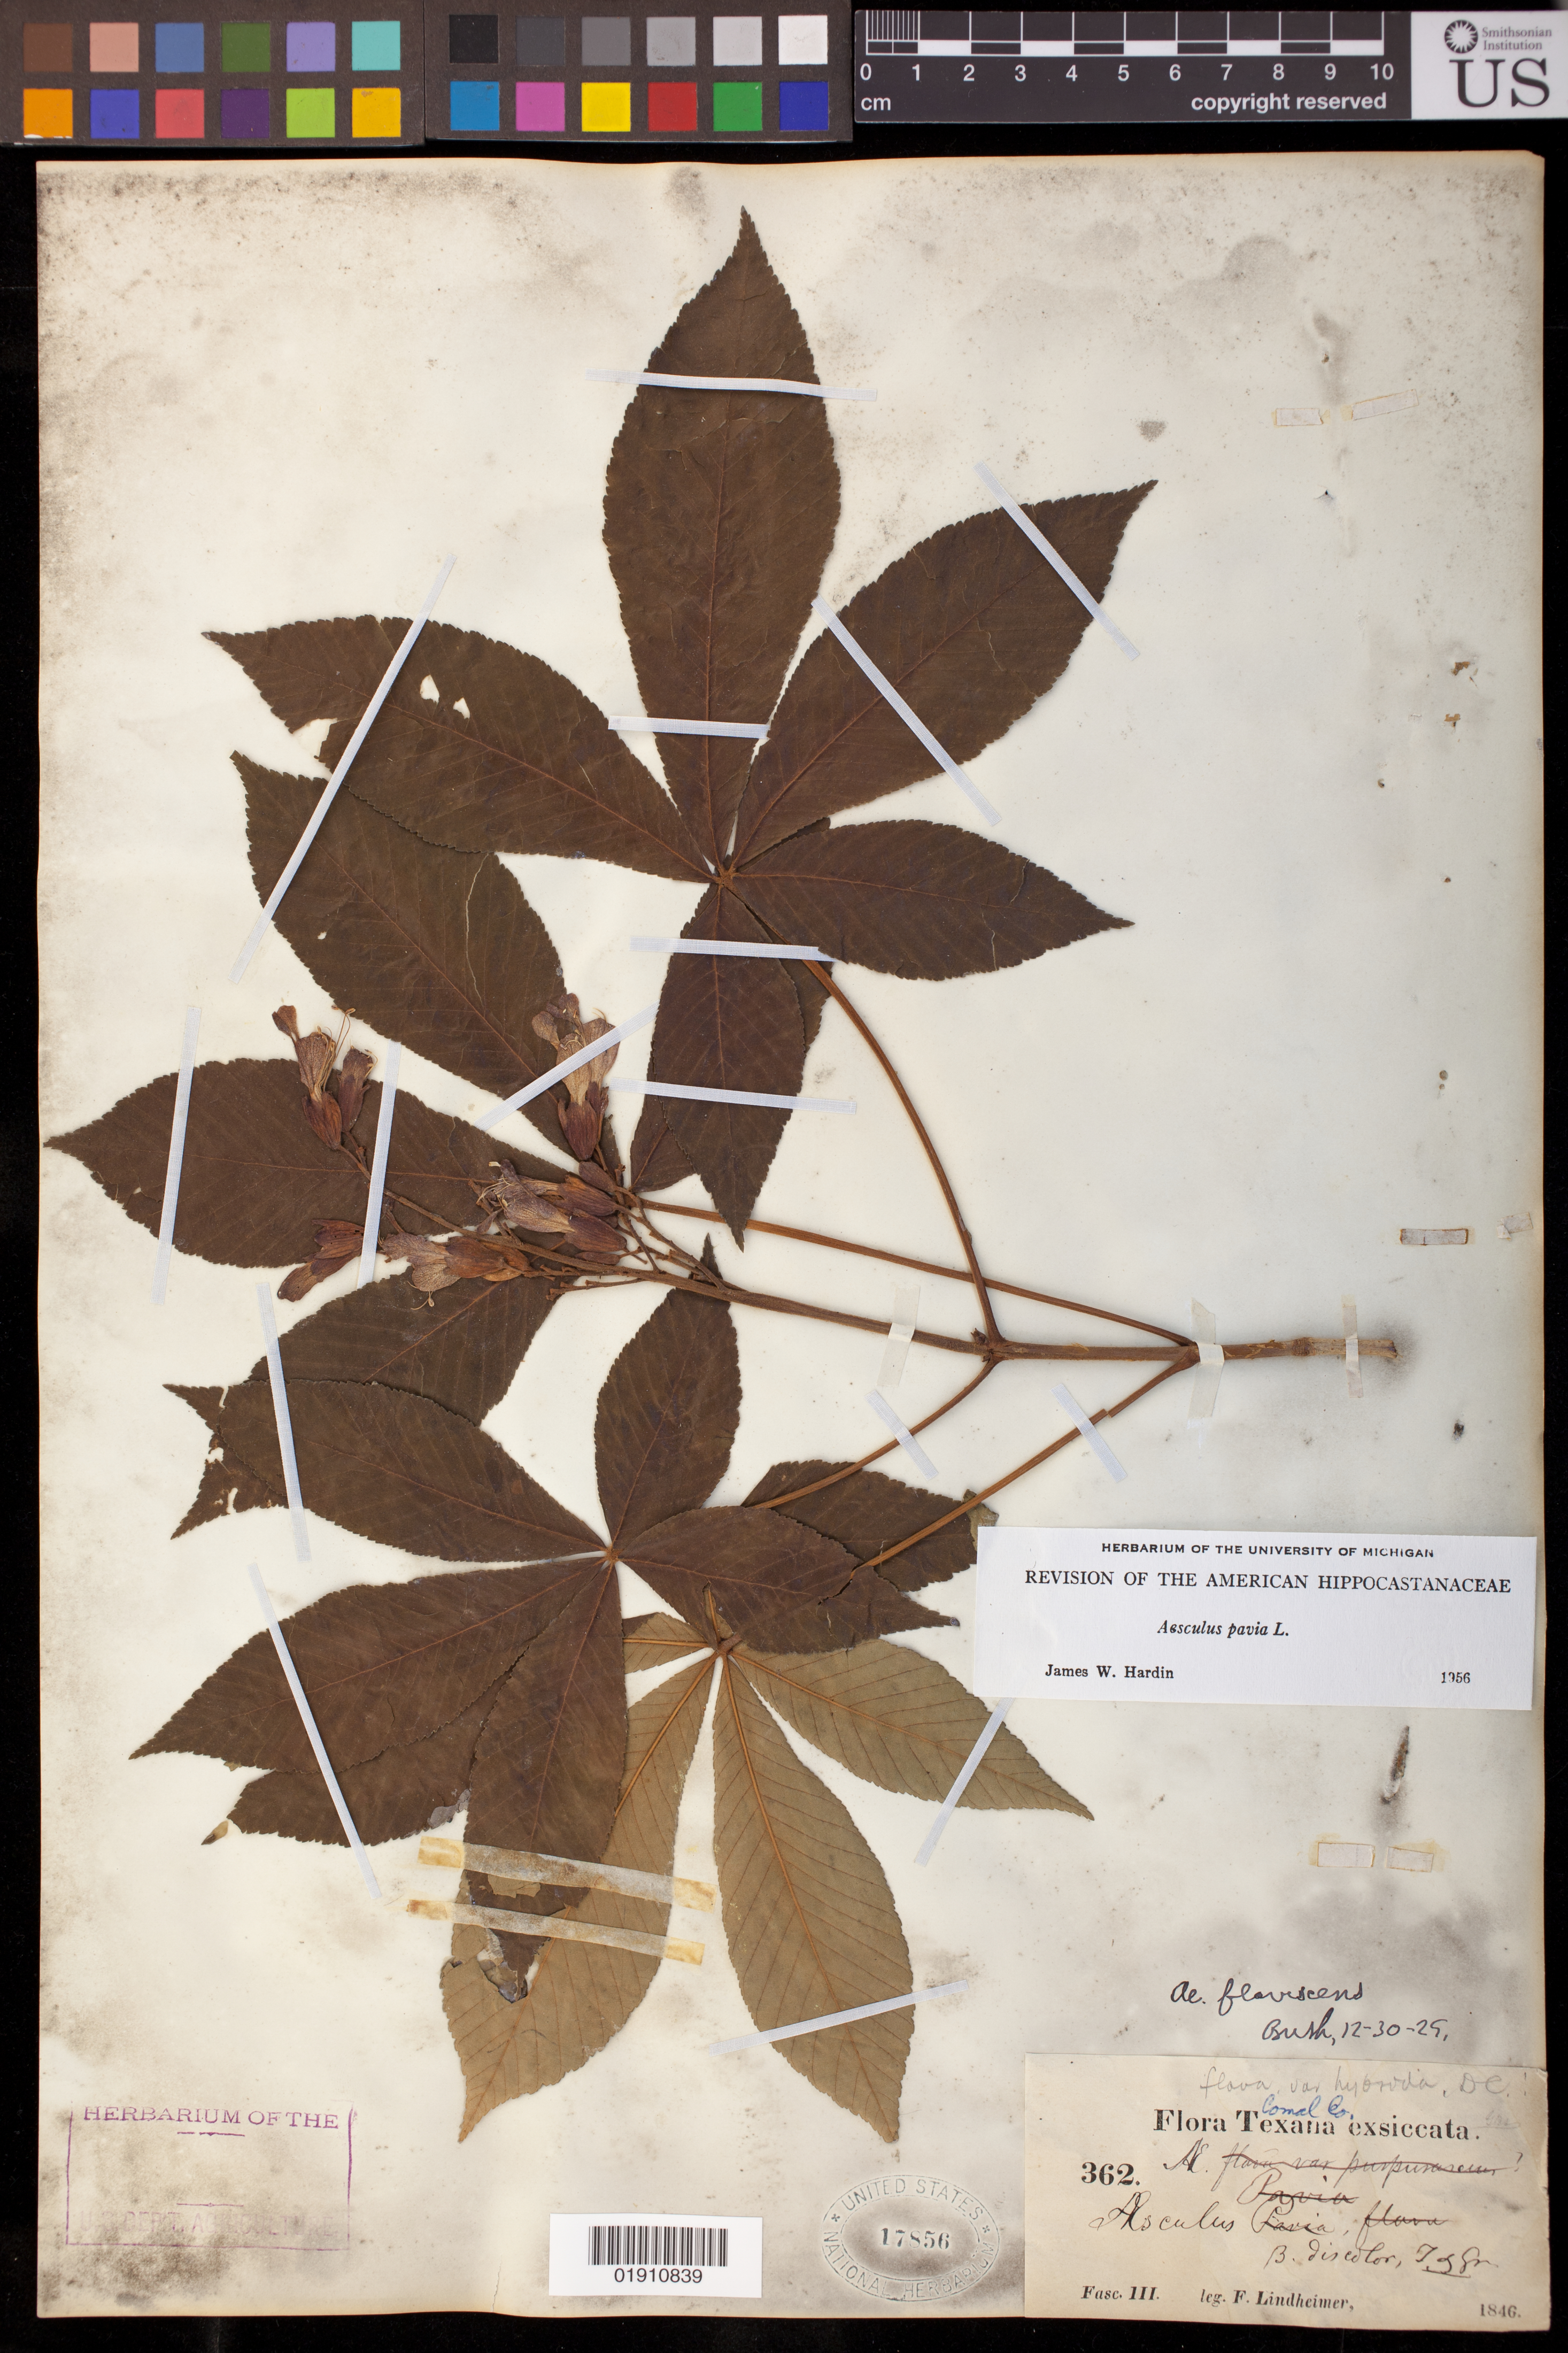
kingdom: Plantae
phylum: Tracheophyta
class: Magnoliopsida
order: Sapindales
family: Sapindaceae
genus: Aesculus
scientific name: Aesculus pavia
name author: L.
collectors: F. Lindheimer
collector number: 362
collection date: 1846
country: United States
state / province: Texas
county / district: Comal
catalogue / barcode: US 17856